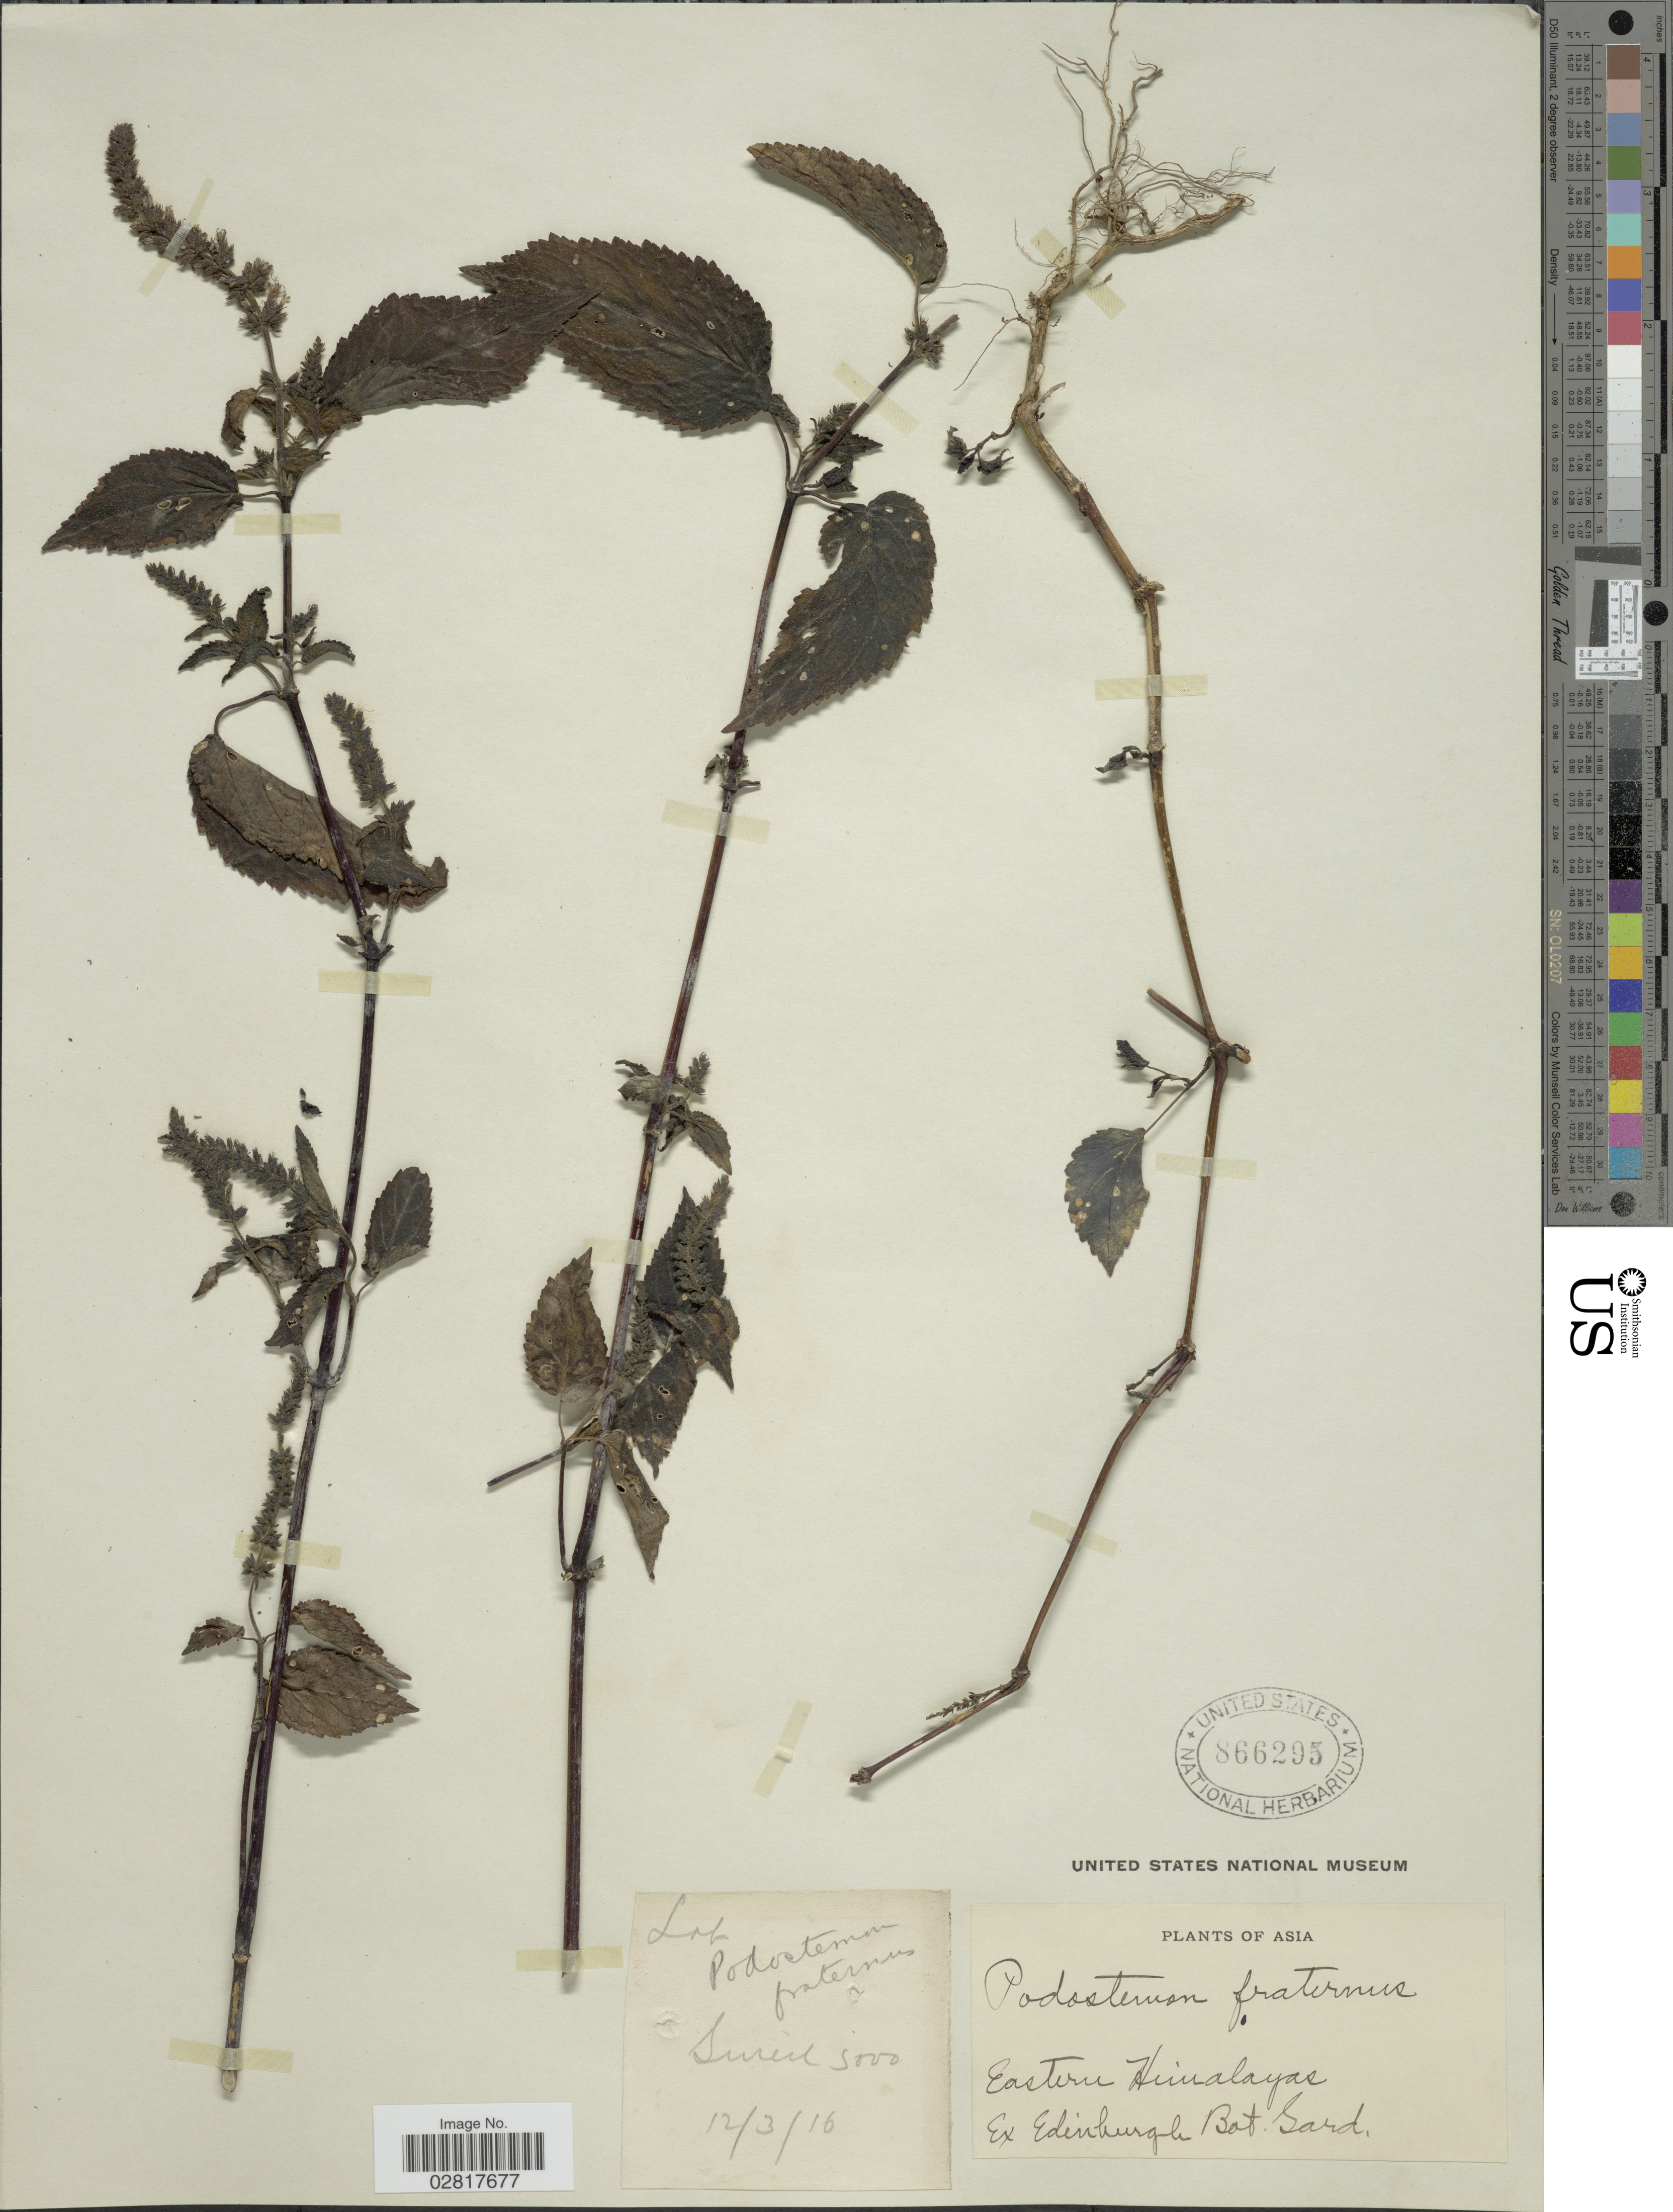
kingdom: Plantae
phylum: Tracheophyta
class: Magnoliopsida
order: Lamiales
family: Lamiaceae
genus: Pogostemon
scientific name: Pogostemon fraternus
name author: Miq.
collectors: Edinburg Bot. Gard.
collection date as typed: Transcribed d/m/y: 12/3/16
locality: Asia, Eastern Himalayas, Suriel [interpreted]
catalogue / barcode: US 866295